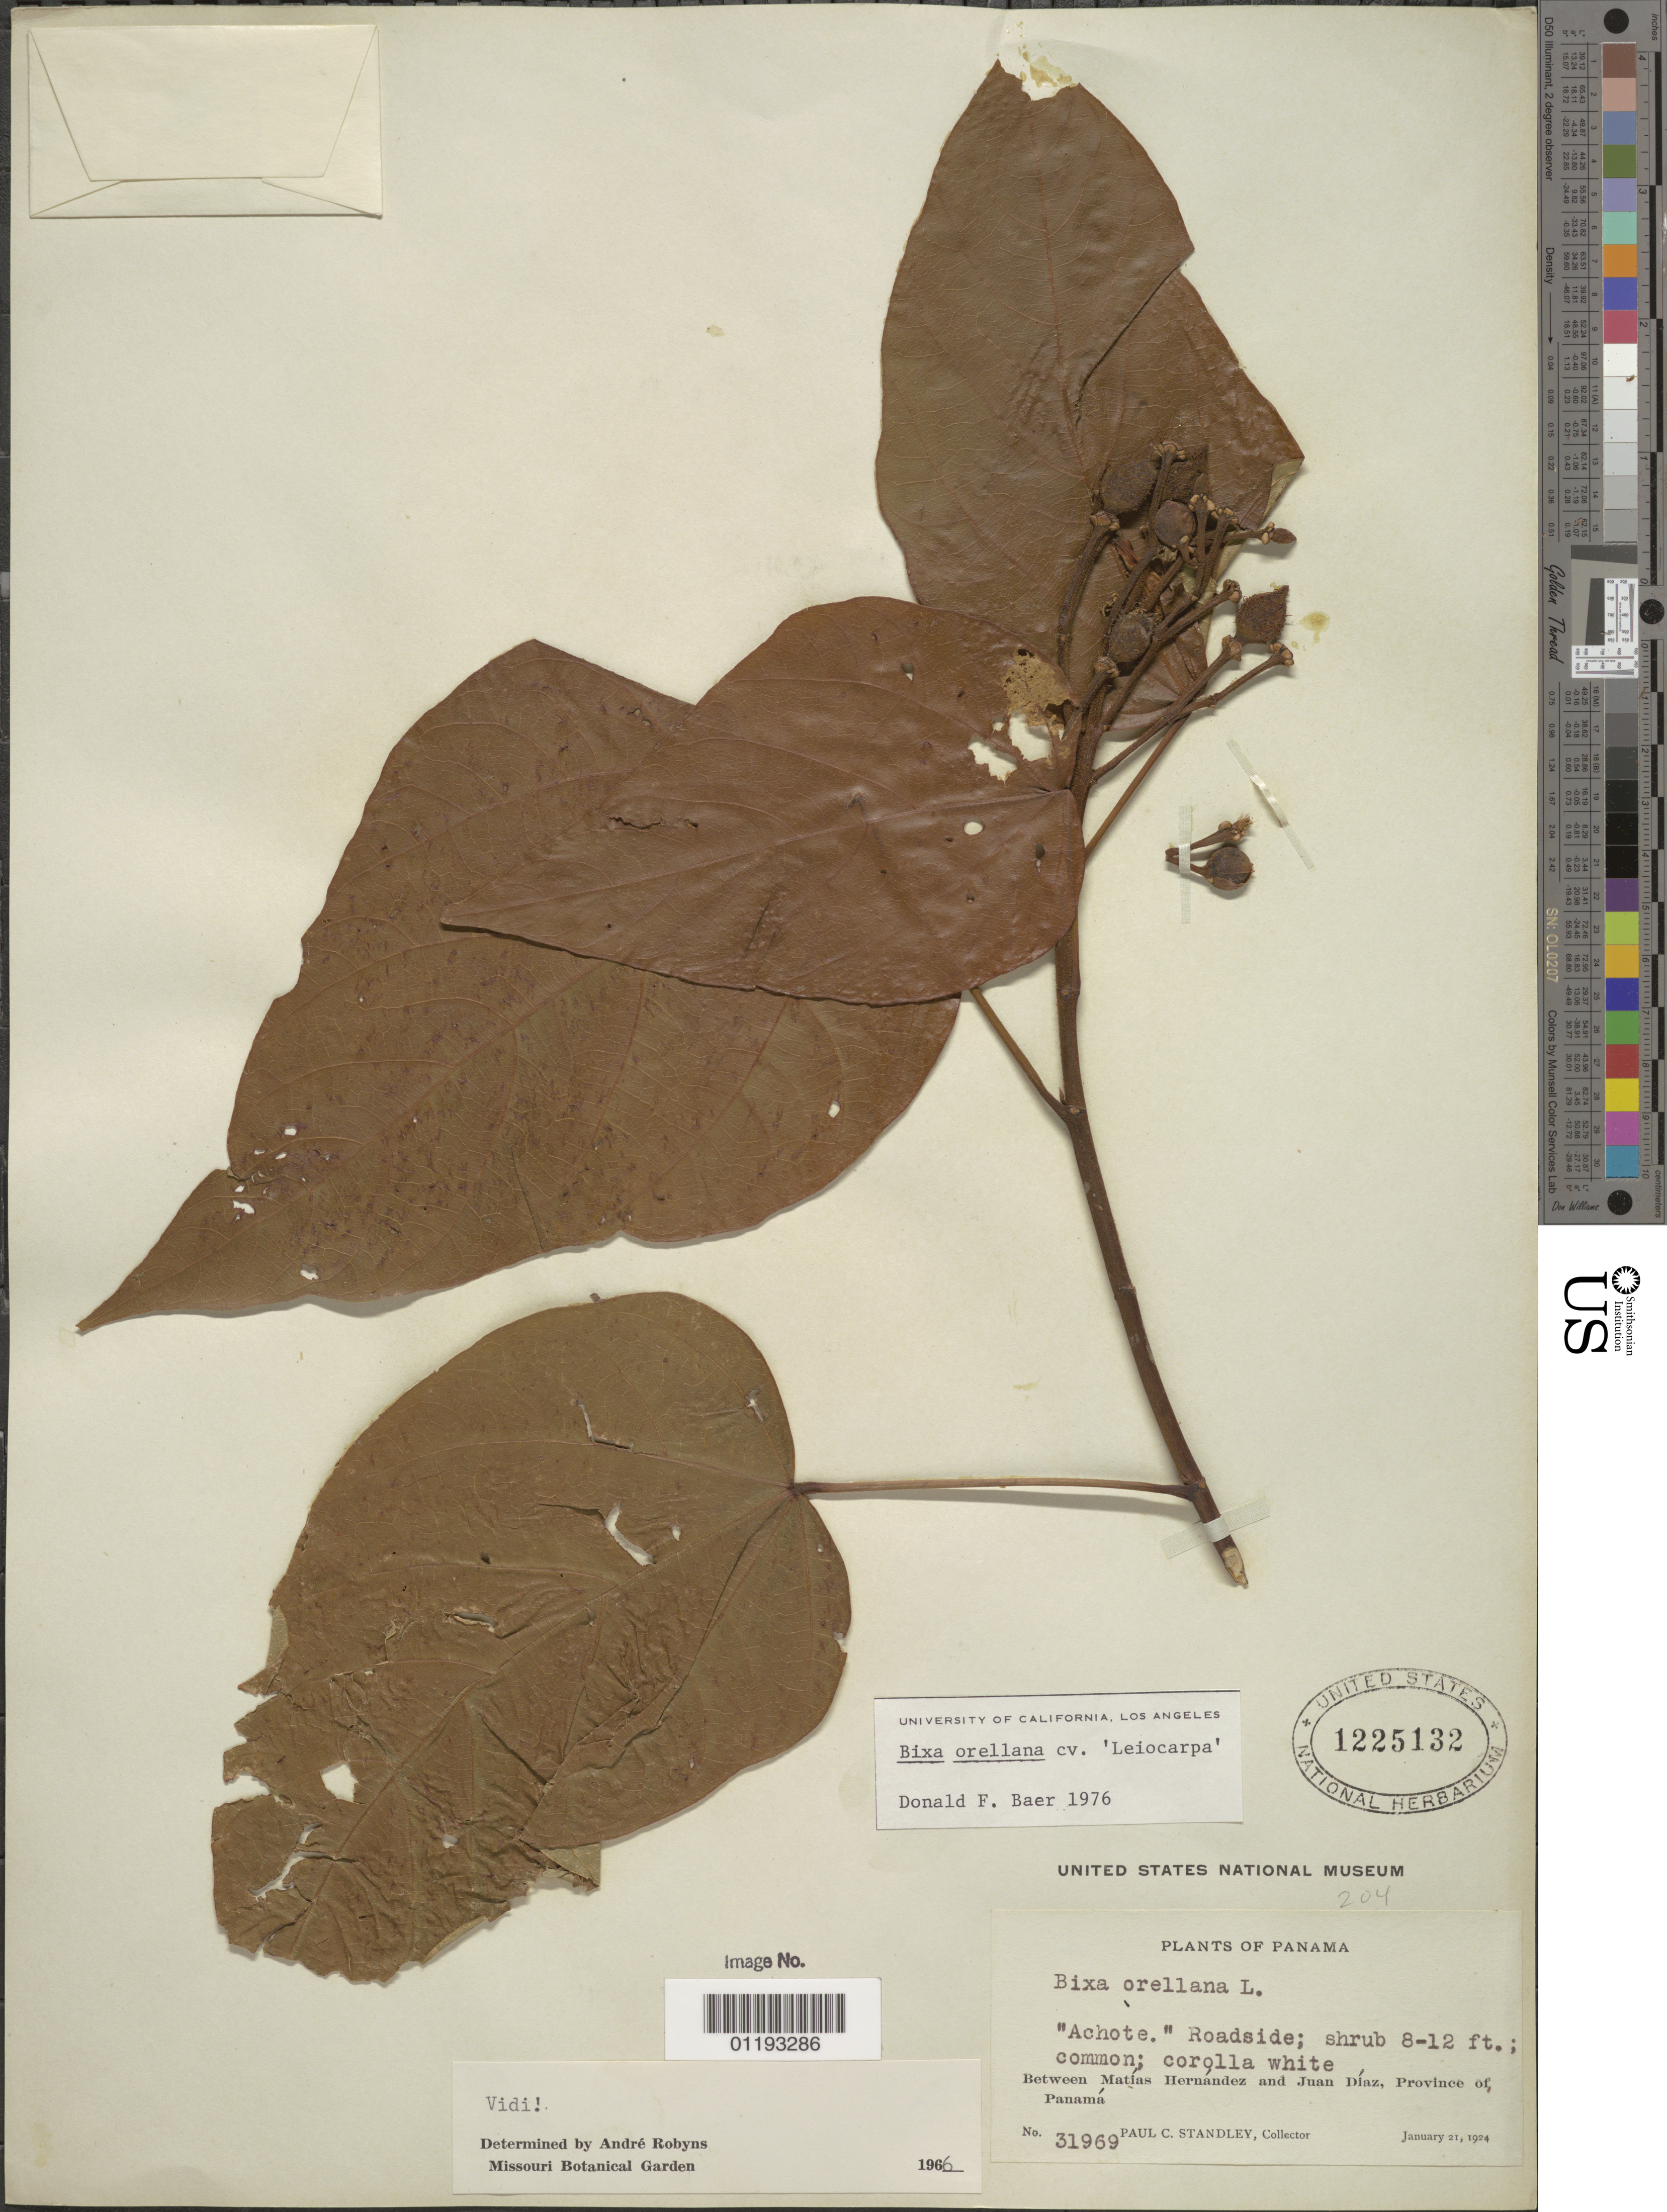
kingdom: Plantae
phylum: Tracheophyta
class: Magnoliopsida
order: Malvales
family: Bixaceae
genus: Bixa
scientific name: Bixa orellana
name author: L.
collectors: P. C. Standley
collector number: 31969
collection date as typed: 21 Jan 1924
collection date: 1924-01-21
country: Panama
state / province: Panamá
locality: Between Matías Hernández and Juan Díaz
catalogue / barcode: US 1225132